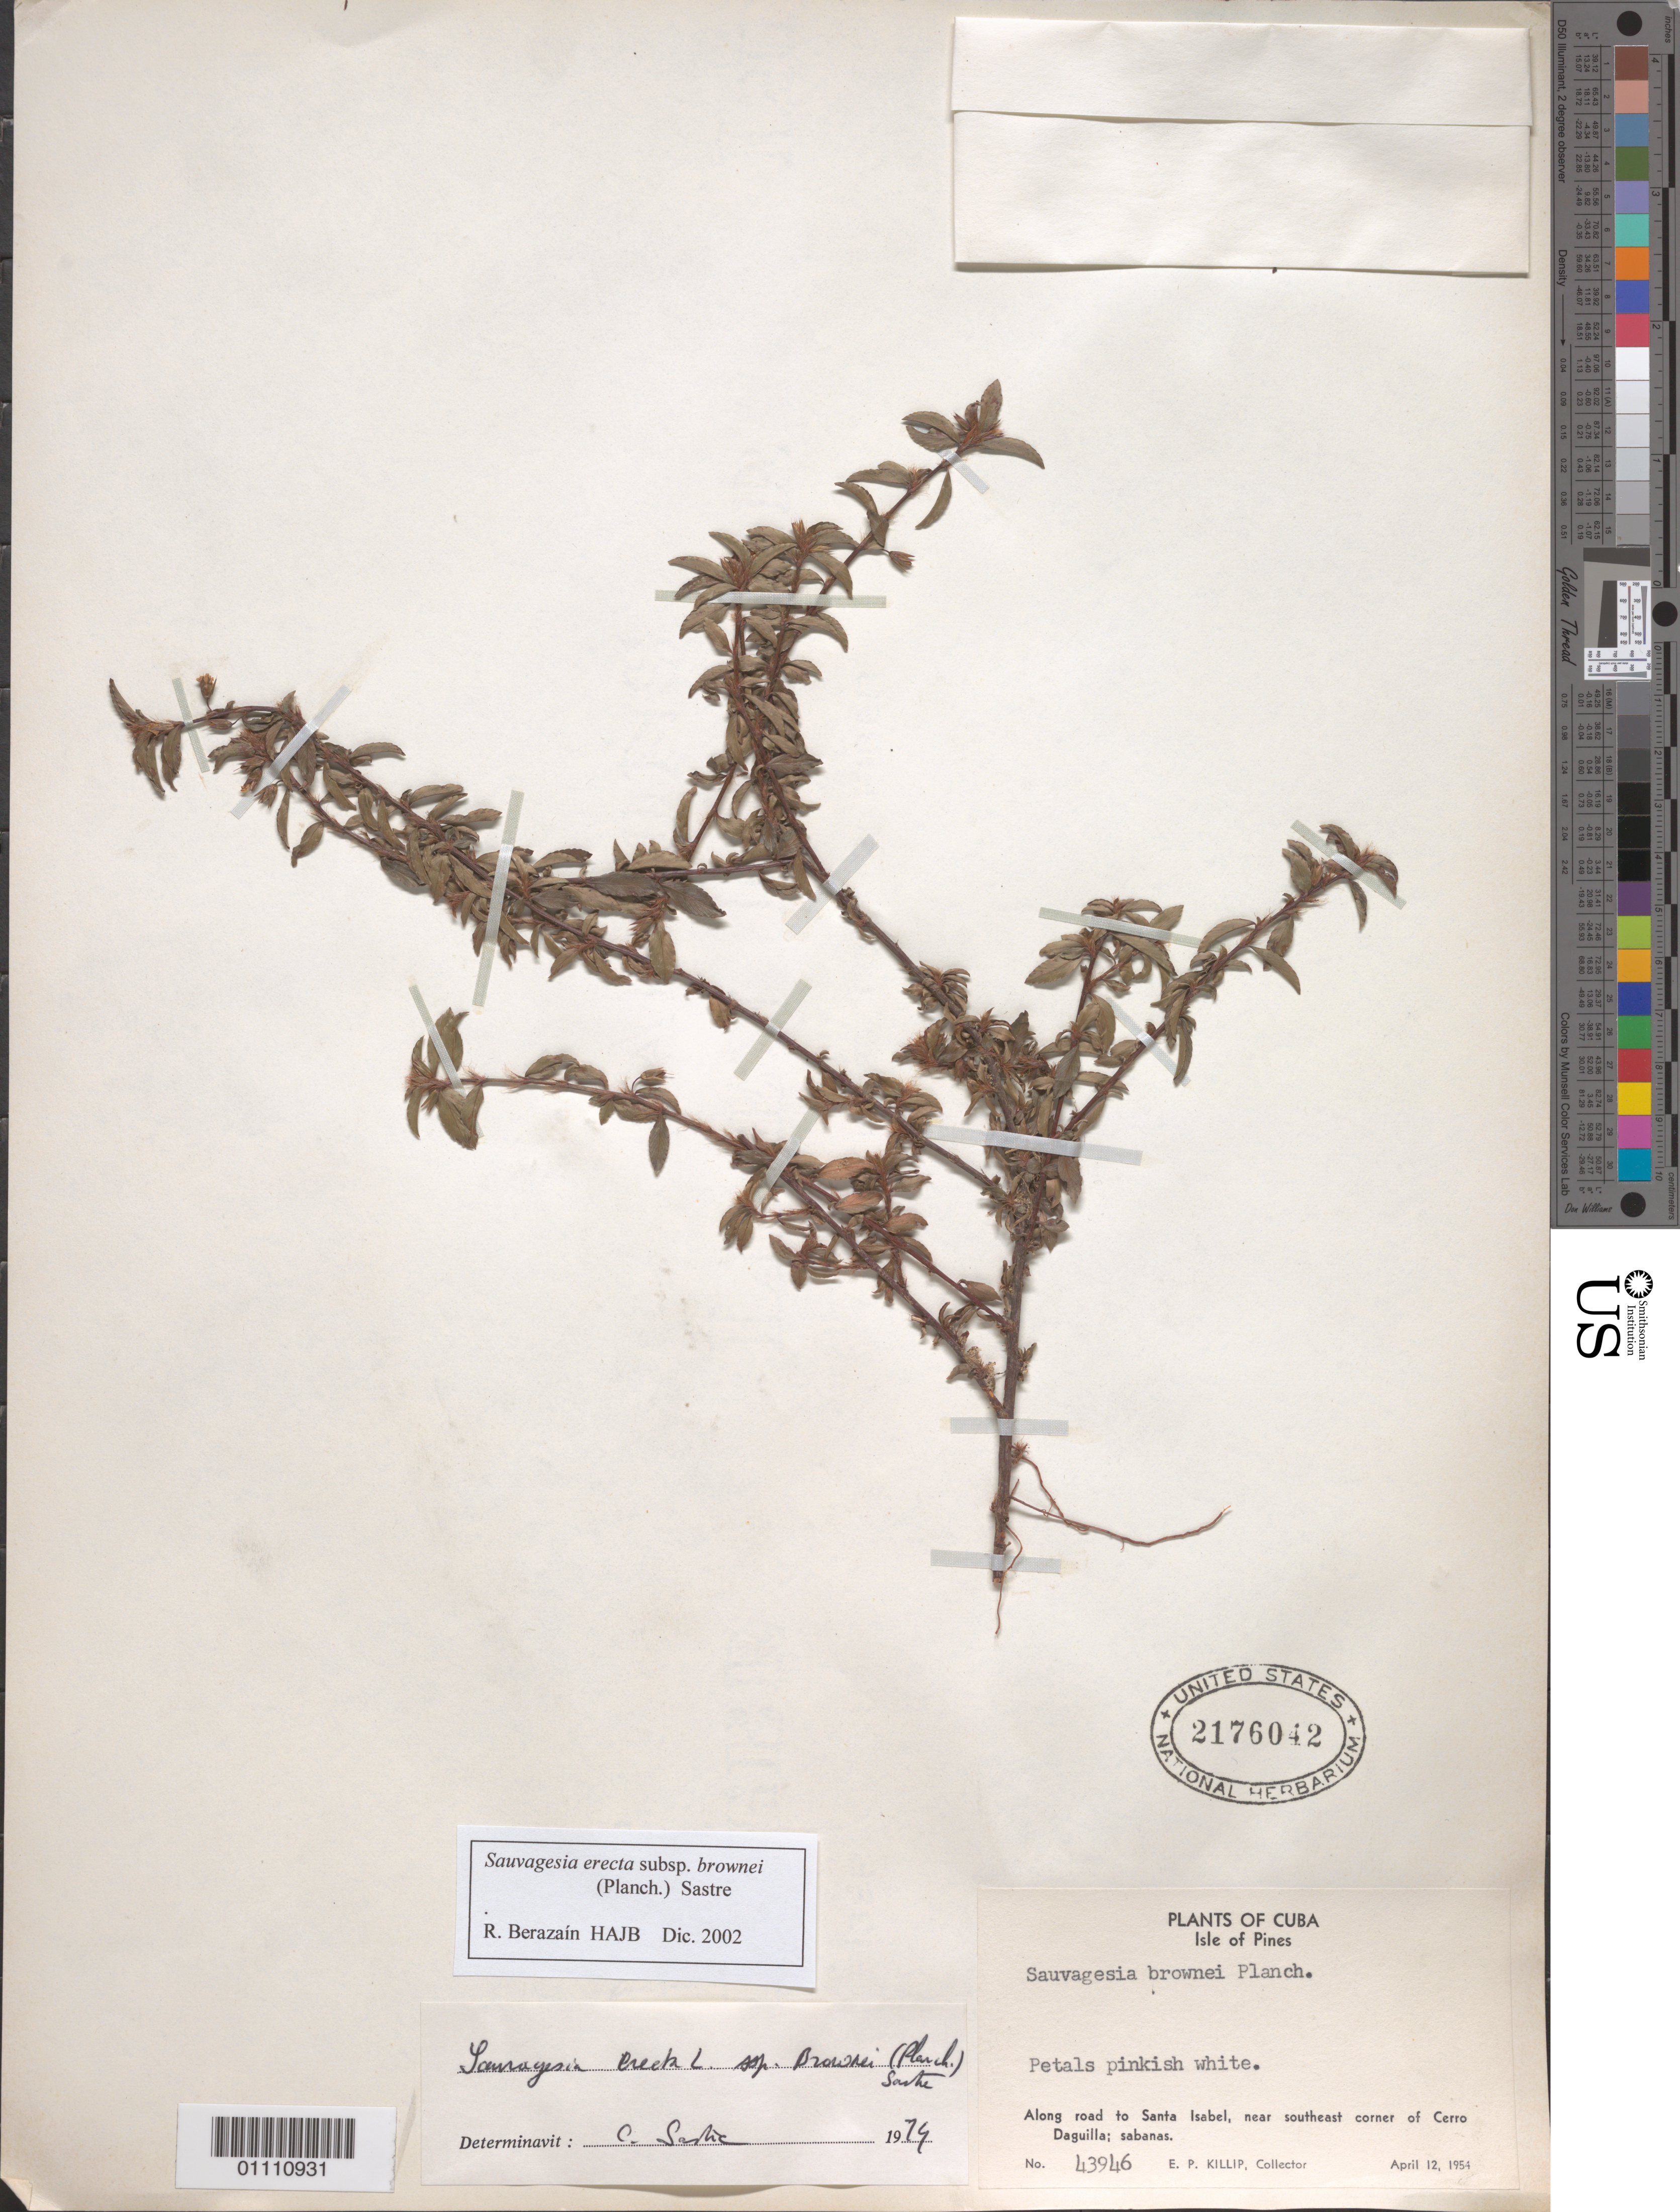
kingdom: Plantae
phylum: Tracheophyta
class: Magnoliopsida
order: Malpighiales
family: Ochnaceae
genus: Sauvagesia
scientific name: Sauvagesia erecta subsp. brownei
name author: (Planch.) Sastre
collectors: E. P. Killip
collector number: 43946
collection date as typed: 12 Apr 1954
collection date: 1954-04-12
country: Cuba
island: Cuba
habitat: along the road to Santa Isabel, near southeast corner of Cerro Daguilla; sabanas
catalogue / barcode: US 2176042